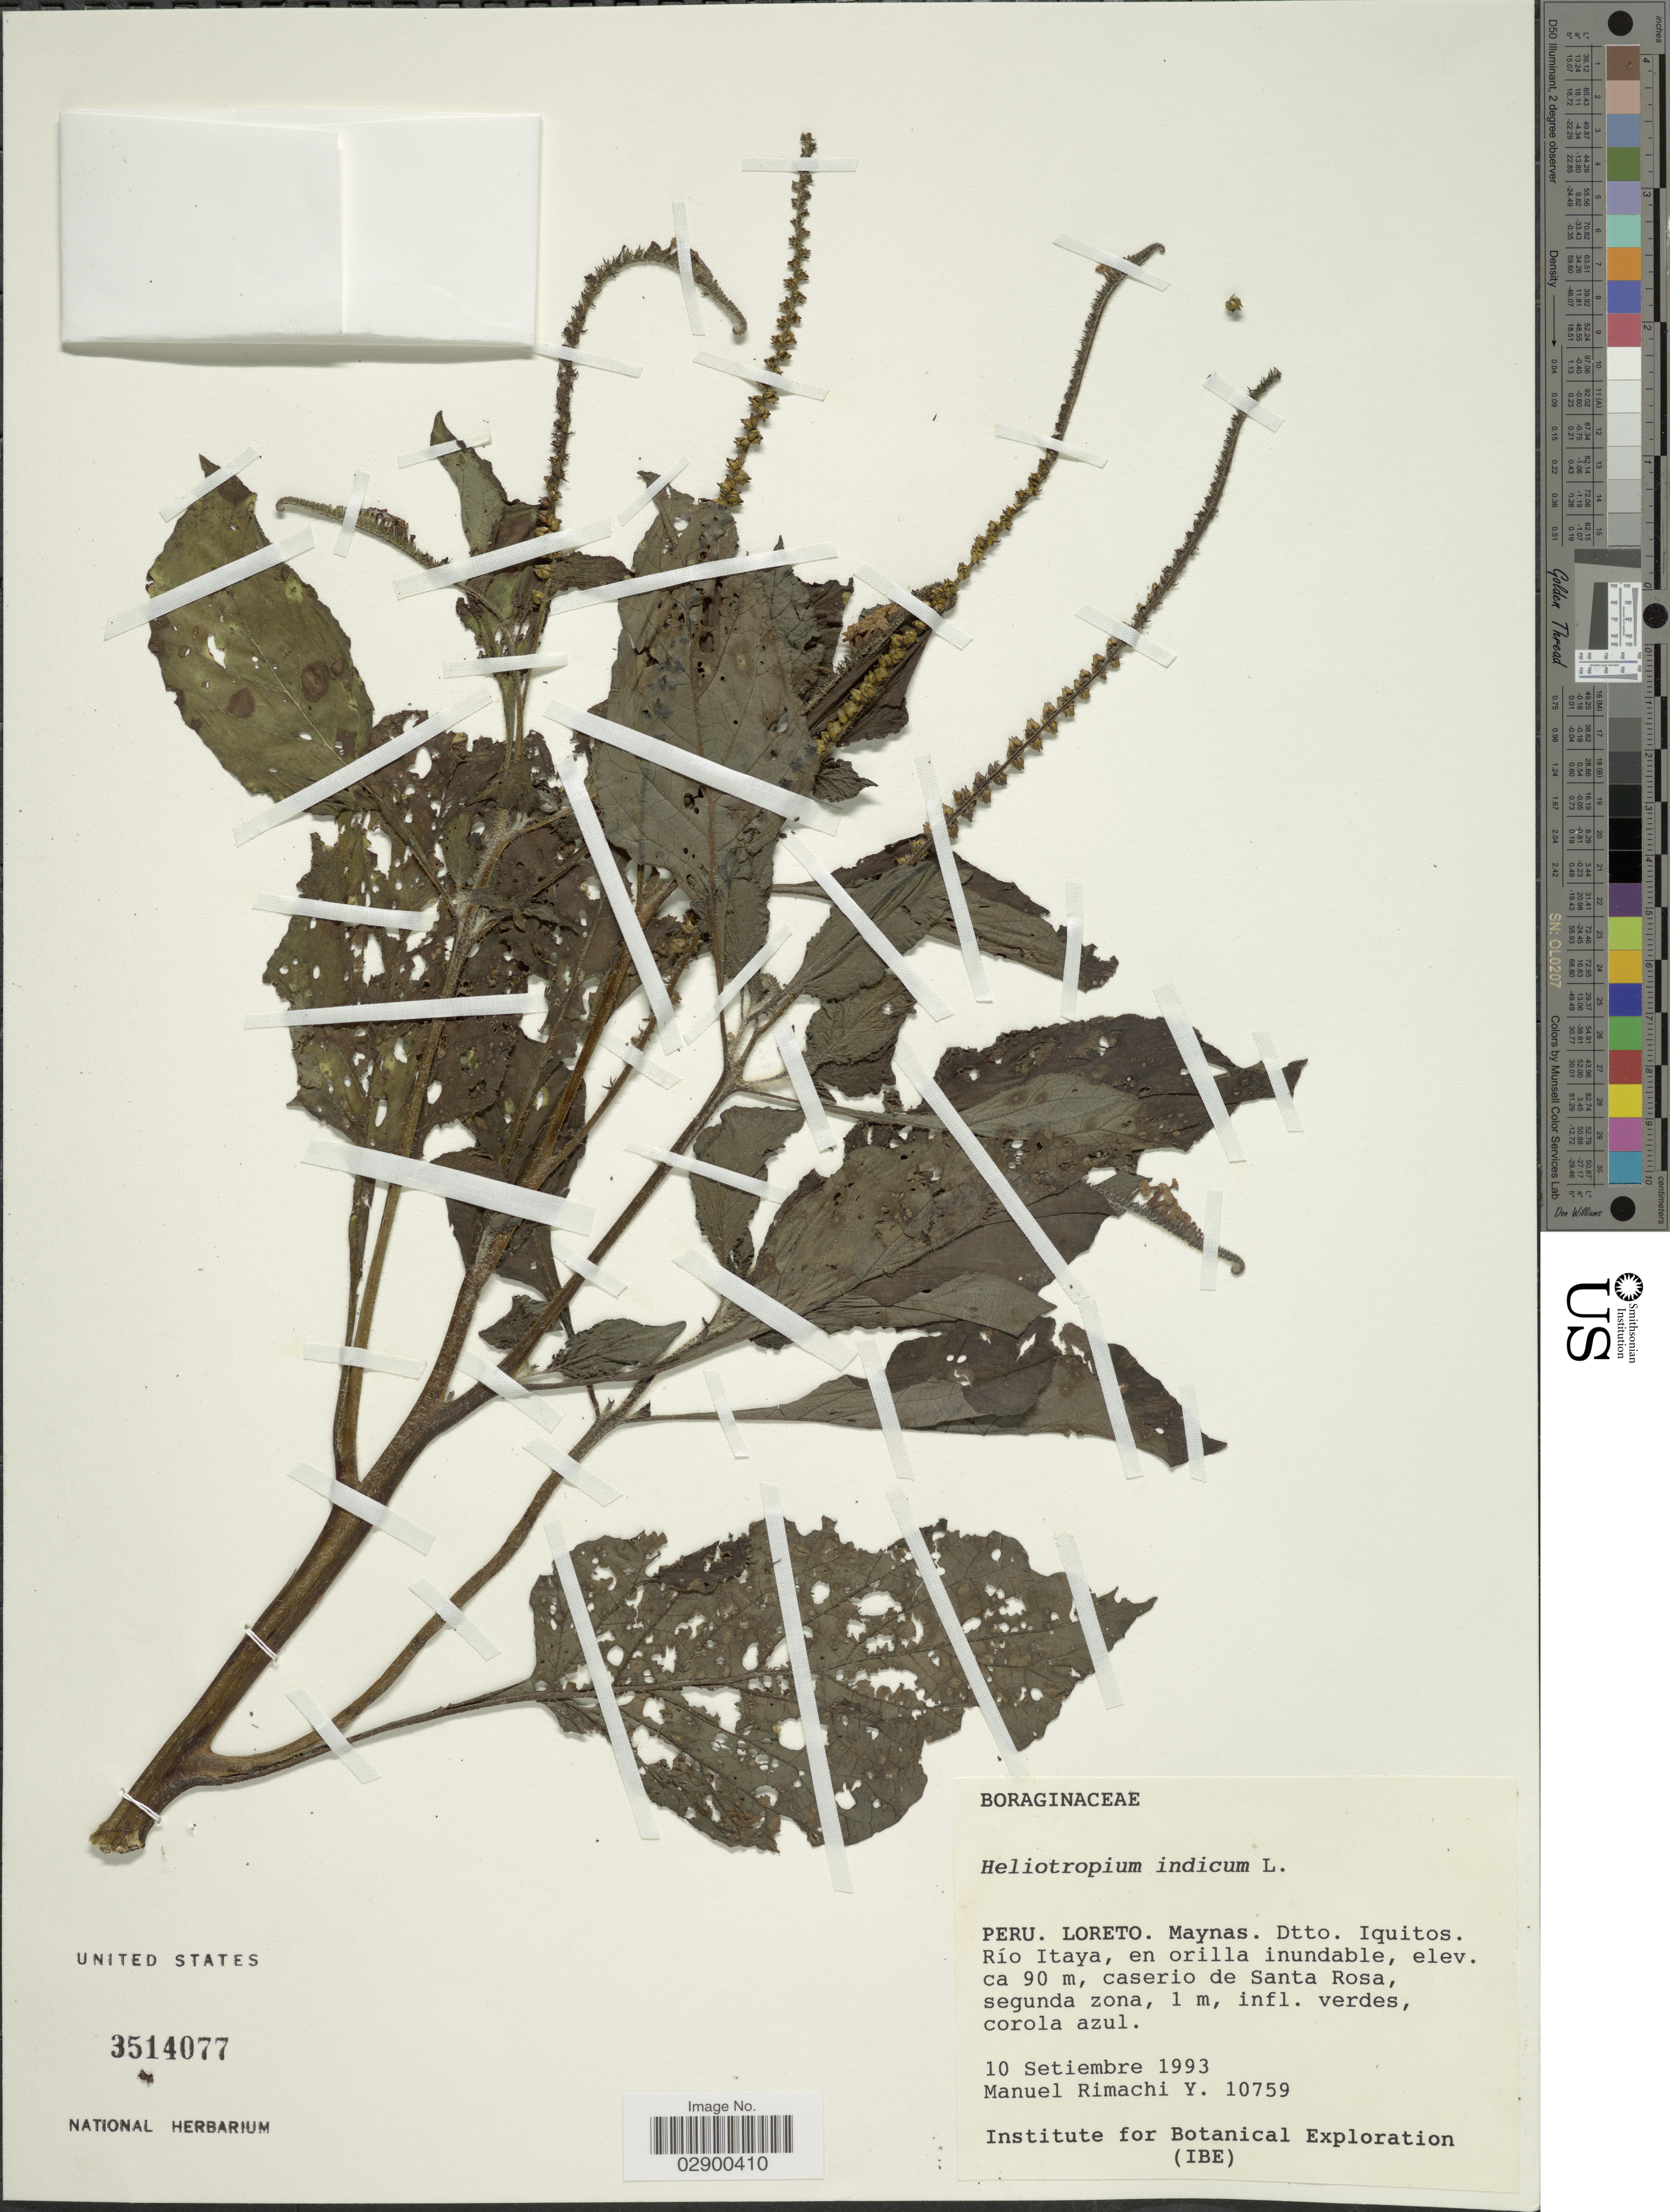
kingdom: Plantae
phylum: Tracheophyta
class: Magnoliopsida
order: Boraginales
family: Heliotropiaceae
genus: Heliotropium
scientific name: Heliotropium indicum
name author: L.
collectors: M. Rimachi Y.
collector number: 10759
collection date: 1993-09-10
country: Peru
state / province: Loreto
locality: Maynas, Dtto. Iquitos, Río Itaya, en orilla inundable, caserio de Santa Rosa, segunda zona.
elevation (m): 90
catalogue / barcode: US 3514077